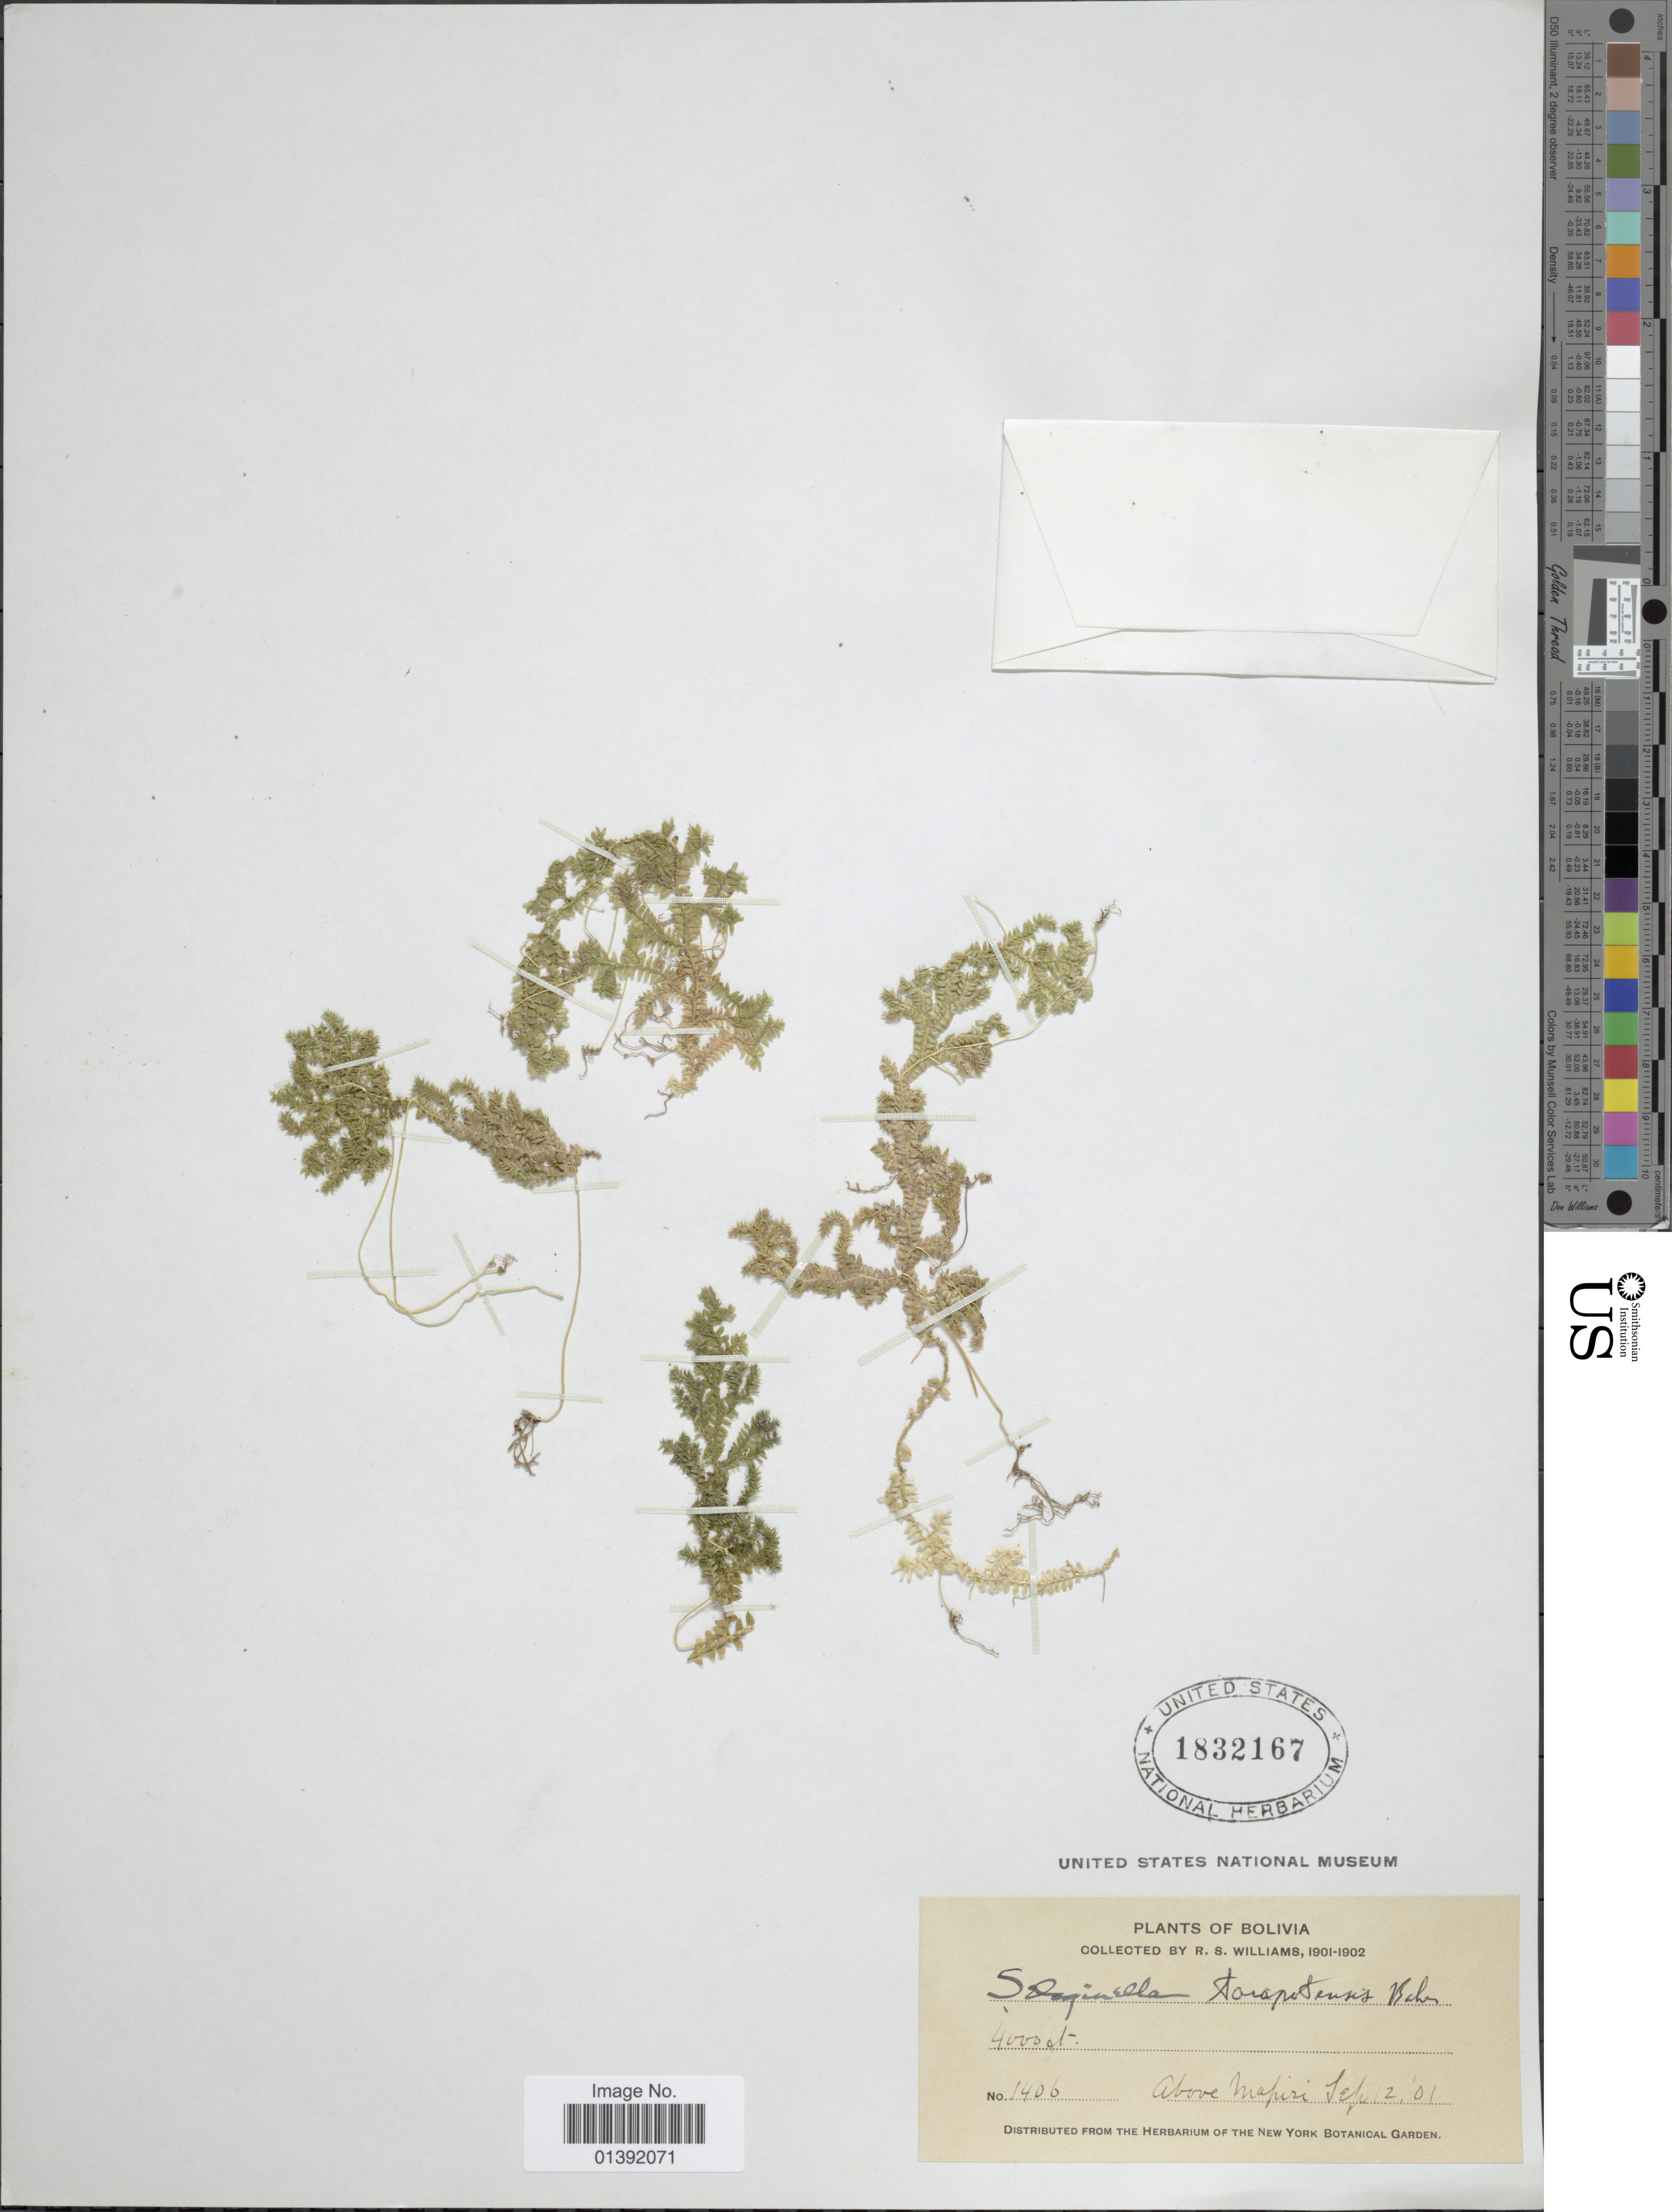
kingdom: Plantae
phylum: Tracheophyta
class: Lycopodiopsida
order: Selaginellales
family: Selaginellaceae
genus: Selaginella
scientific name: Selaginella tarapotensis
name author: Baker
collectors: R. S. Williams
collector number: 1406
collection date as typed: Sep. 12, '01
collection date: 1901-09-12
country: Bolivia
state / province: La Páz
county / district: Larecaja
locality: Above Mapiri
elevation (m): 1219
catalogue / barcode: US 1832167